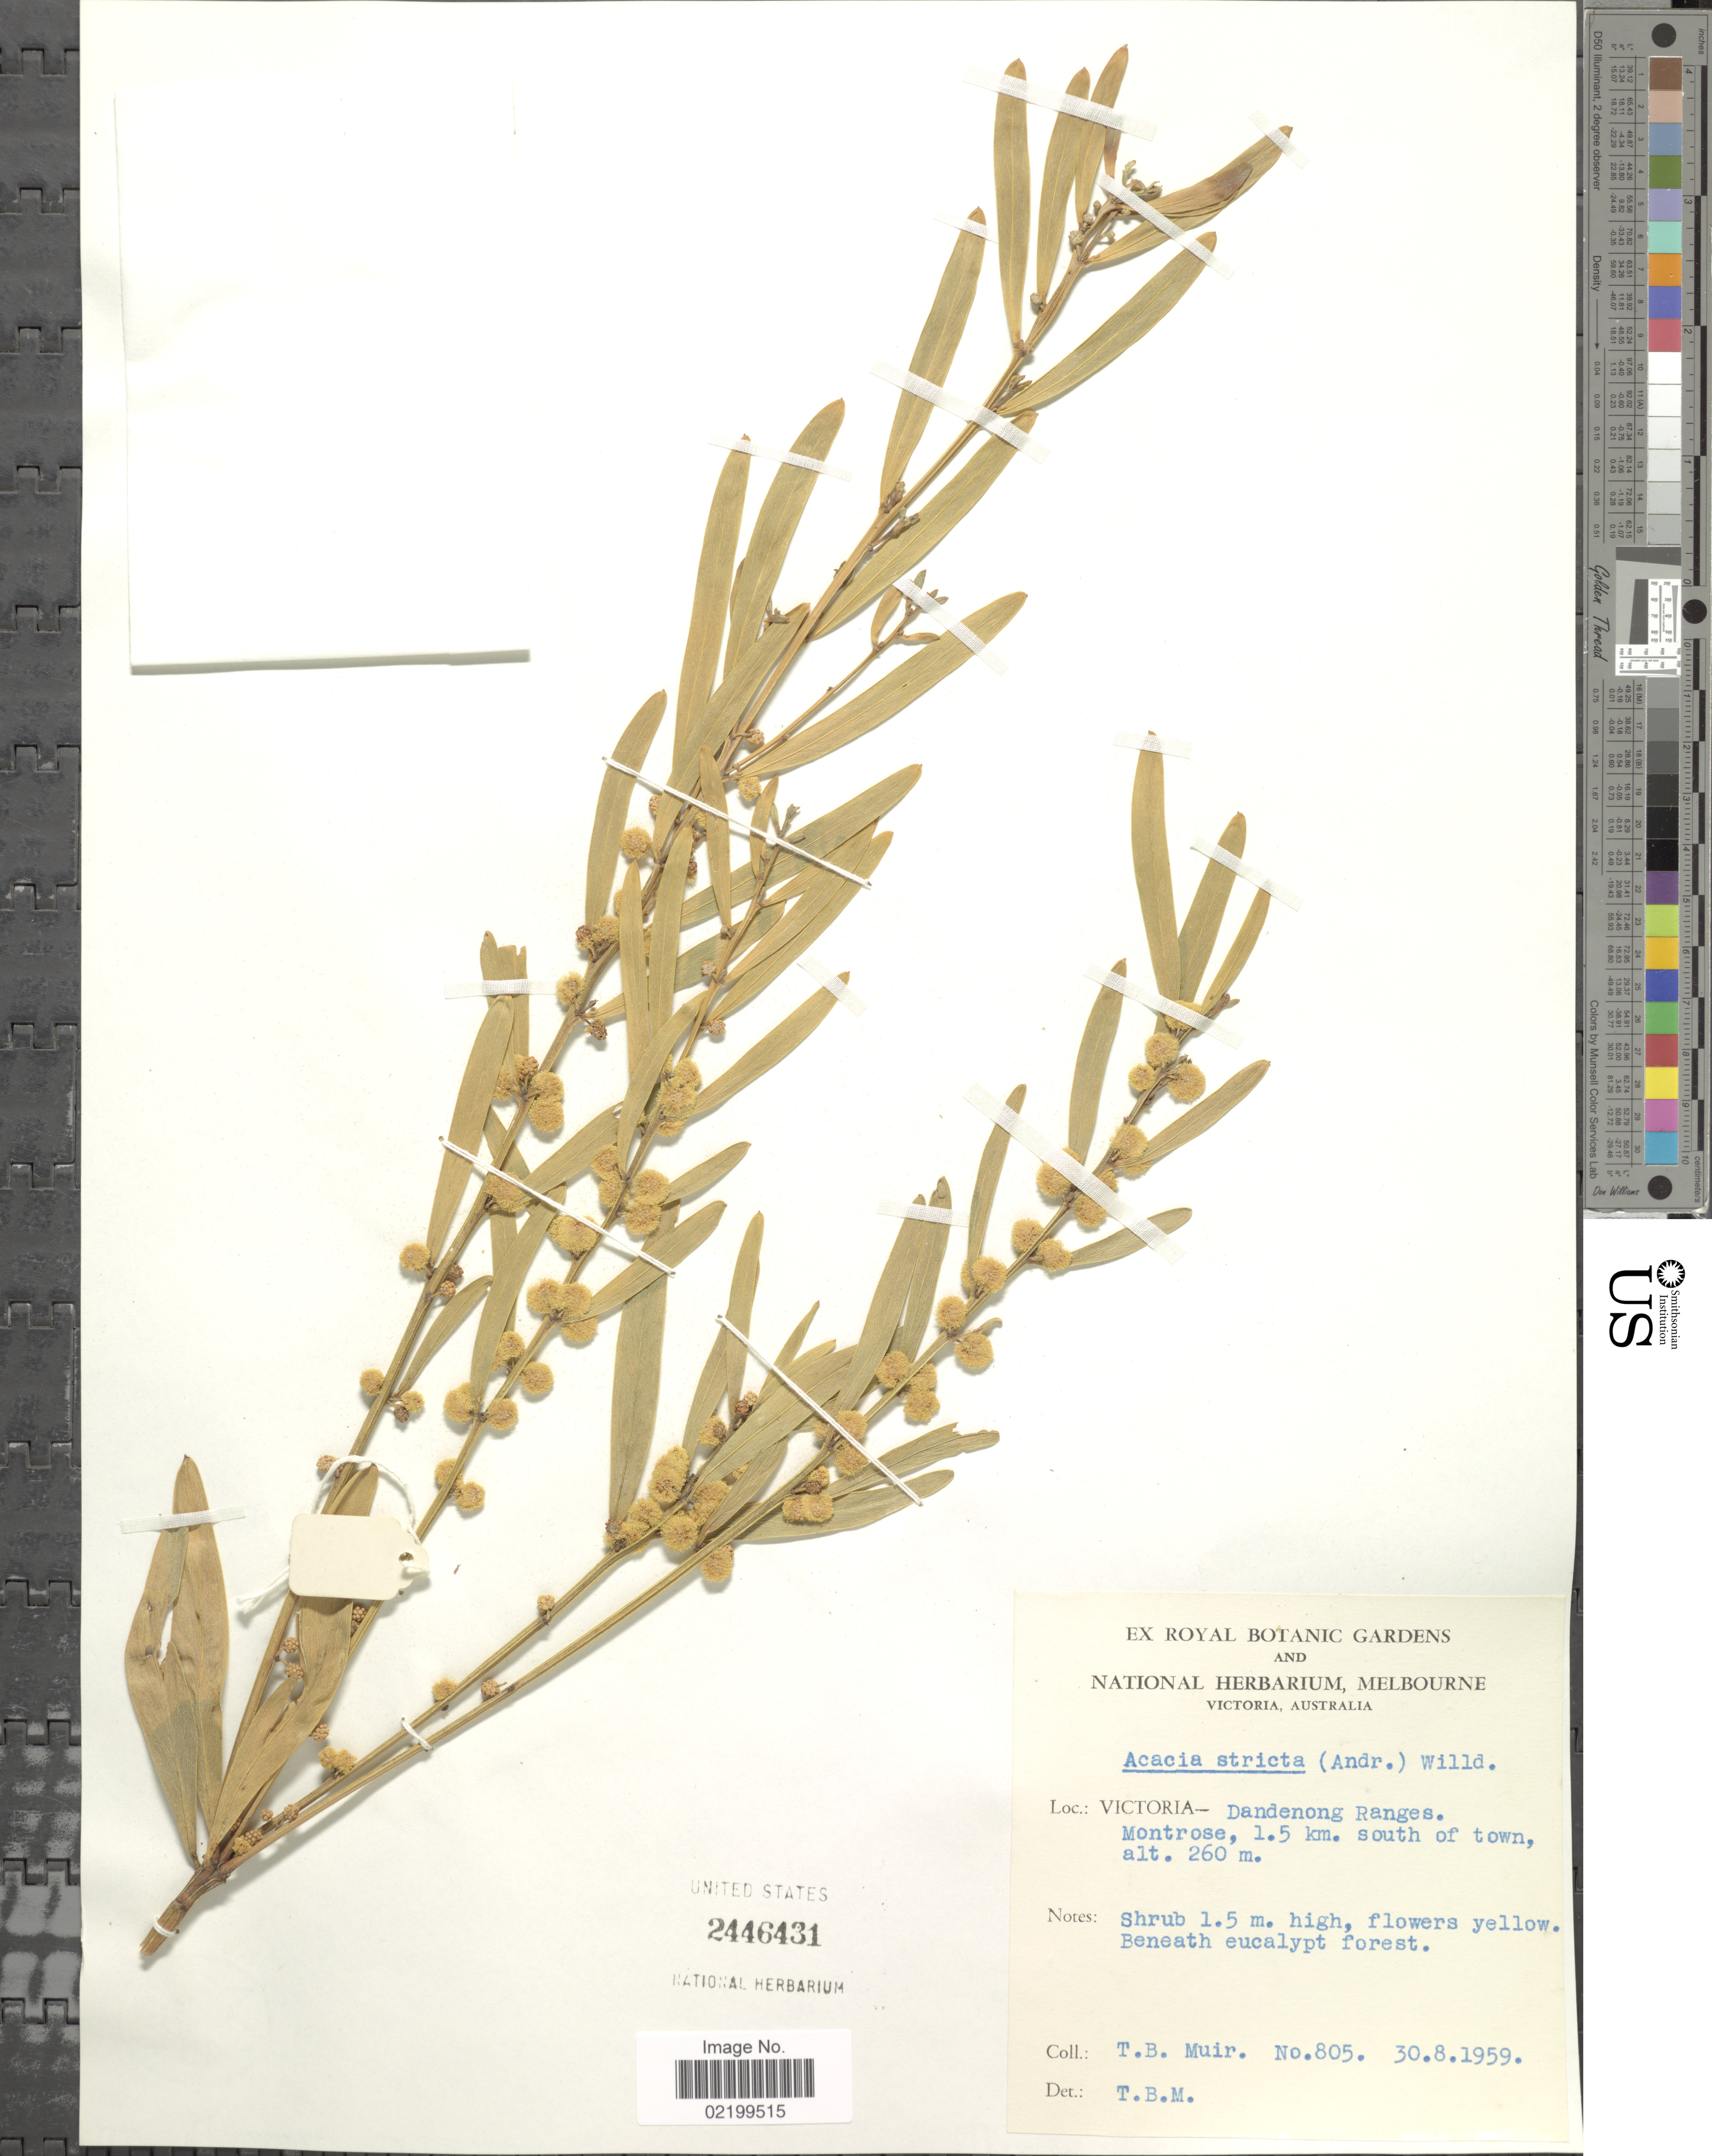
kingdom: Plantae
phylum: Tracheophyta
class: Magnoliopsida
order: Fabales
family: Fabaceae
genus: Acacia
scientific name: Acacia stricta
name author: (Andrews) Willd.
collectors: T. Muir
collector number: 805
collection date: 1959-08-30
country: Australia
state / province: Victoria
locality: Victoria, Dandenong Ranges. Montrose, 1.5 km. south of town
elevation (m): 260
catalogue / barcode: US 2446431